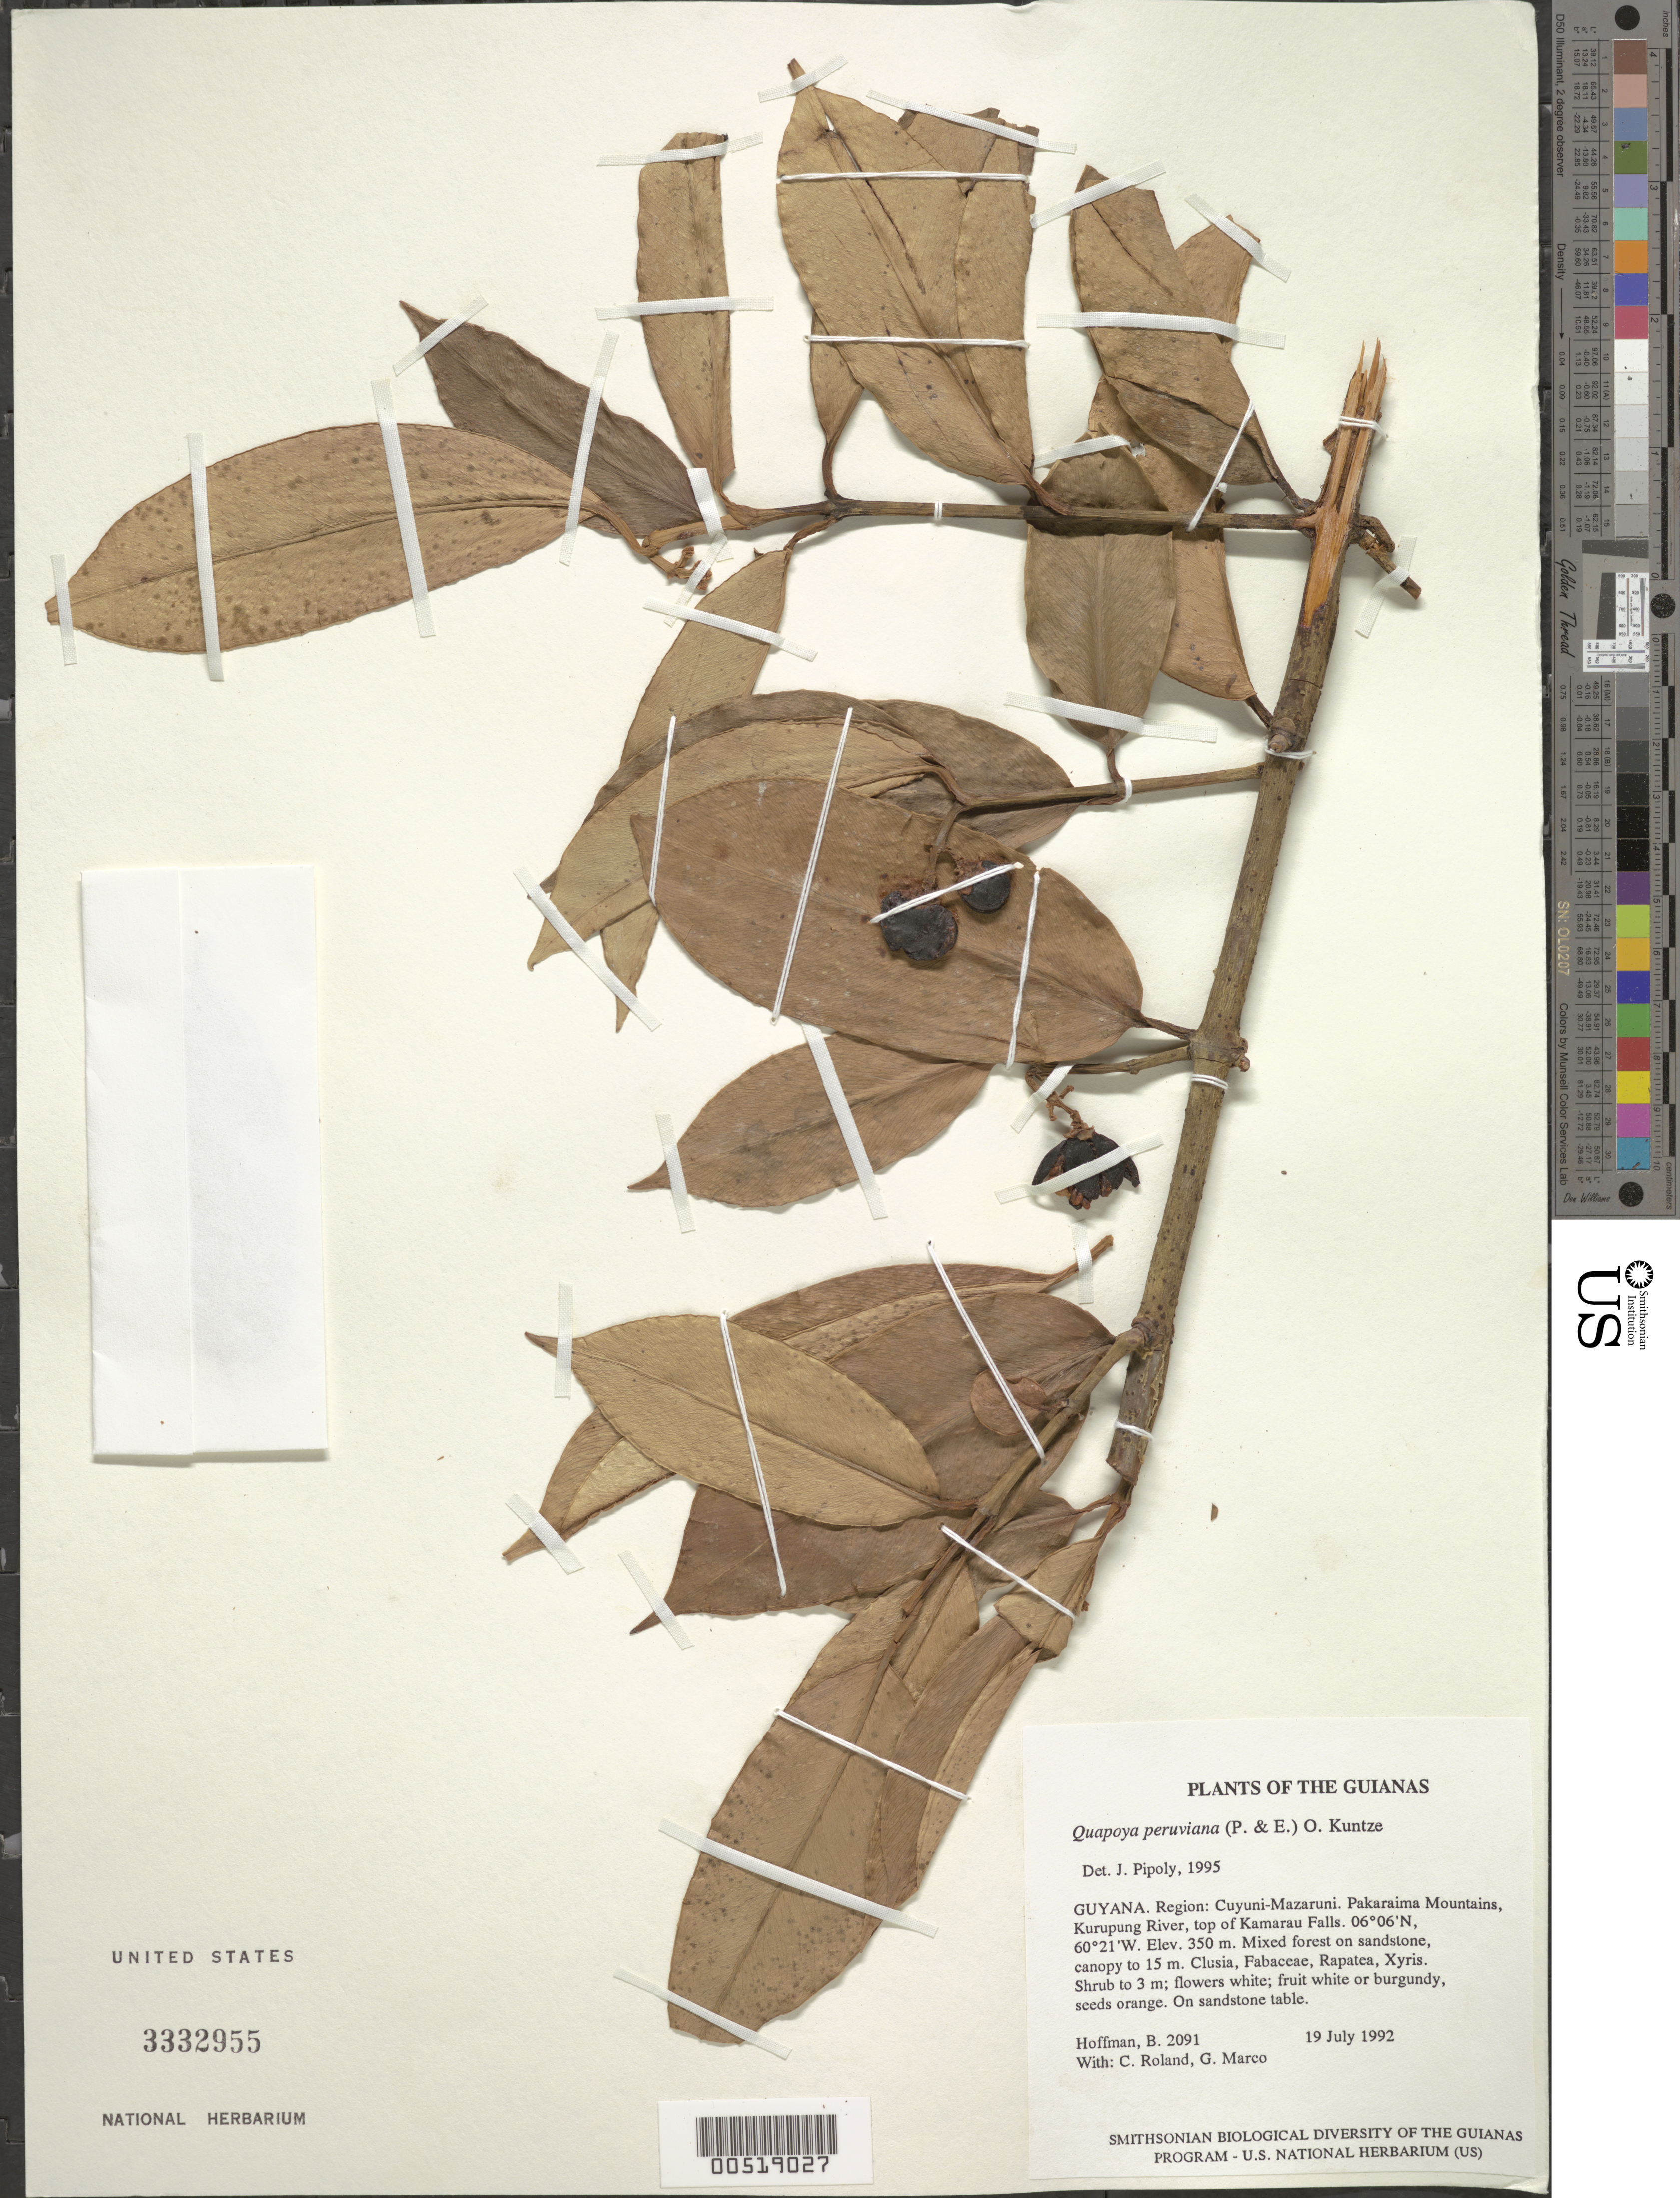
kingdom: Plantae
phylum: Tracheophyta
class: Magnoliopsida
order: Malpighiales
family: Clusiaceae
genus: Clusia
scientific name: Clusia hammeliana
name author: Pipoly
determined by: Pipoly, J. J., III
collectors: B. Hoffman, C. Roland & G. Marco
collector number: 2091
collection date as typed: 19 July 1992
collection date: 1992-07-19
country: Guyana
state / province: Cuyuni-Mazaruni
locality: Pakaraima Mountains, Kurupung River, top of Kumarau Falls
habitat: Mixed forest on sandstone, canopy to 15 m. Clusia, Fabaceae, Rapatea, Xyris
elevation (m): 350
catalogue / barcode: US 3332955